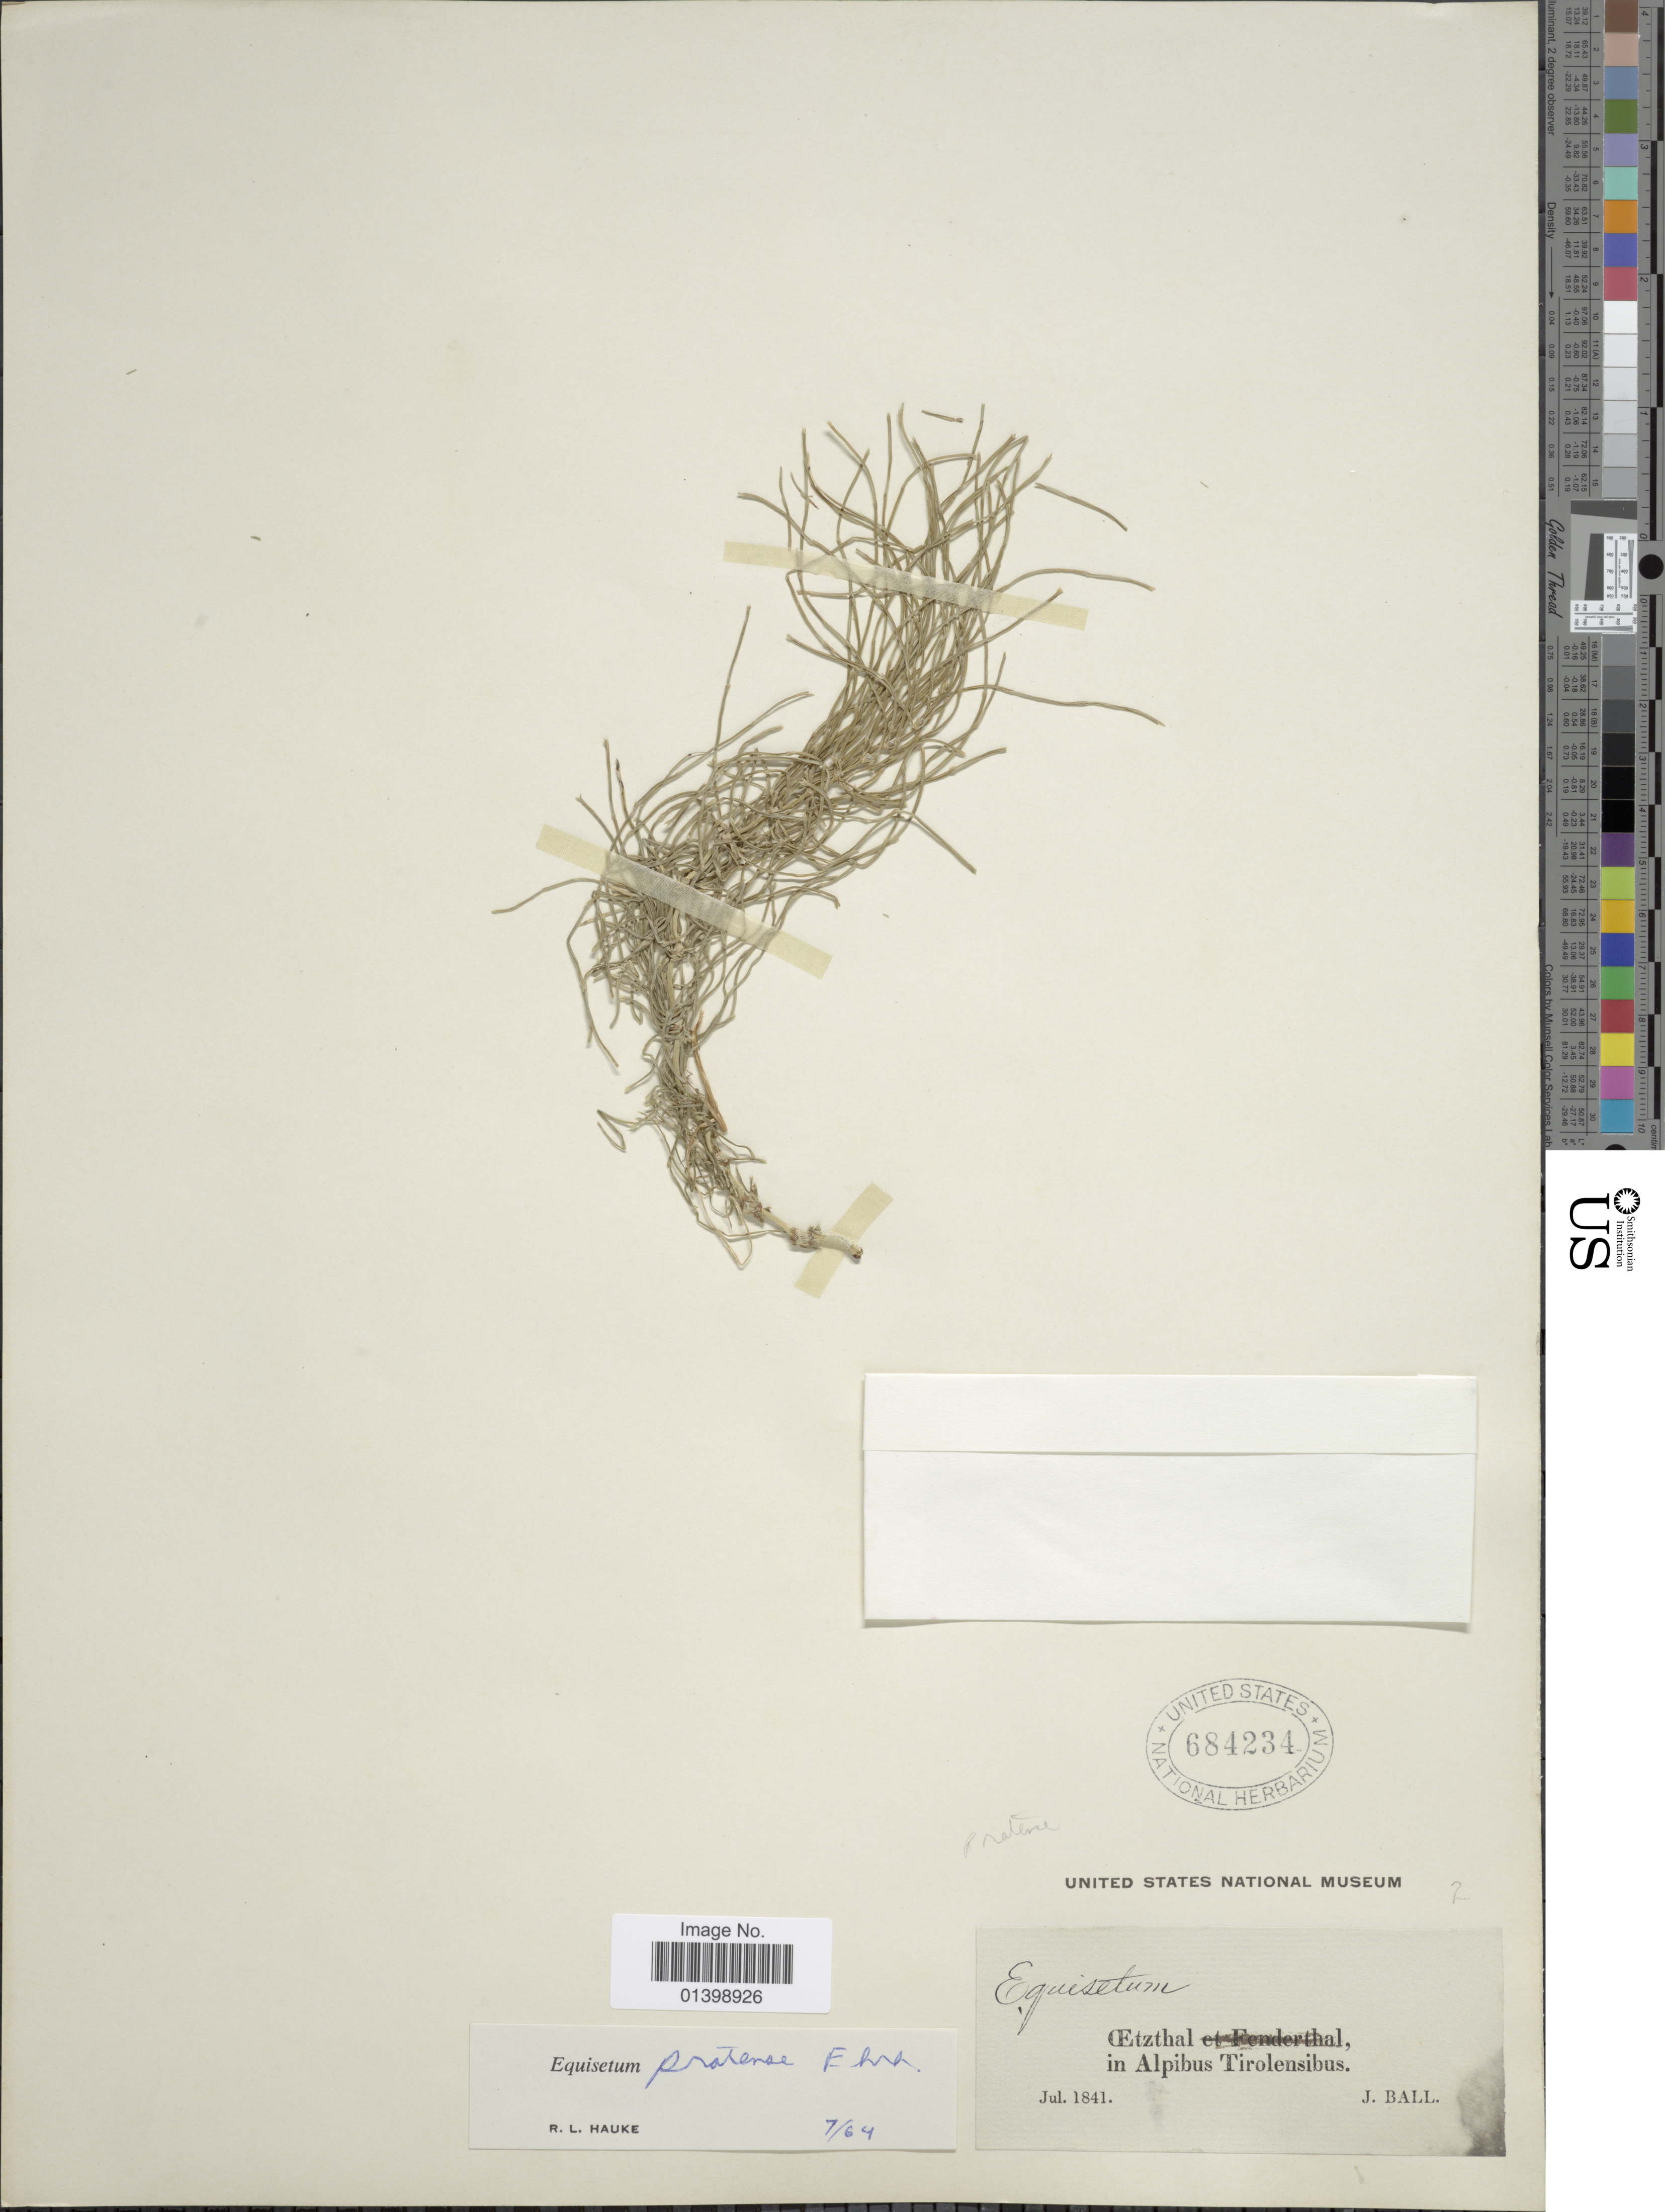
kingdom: Plantae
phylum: Tracheophyta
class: Polypodiopsida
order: Equisetales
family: Equisetaceae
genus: Equisetum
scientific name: Equisetum pratense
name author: Ehrh.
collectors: J. Ball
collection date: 1841-07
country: Austria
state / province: Tirol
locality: Aetzthal, In Alpibus Tirolensibus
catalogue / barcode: US 684234